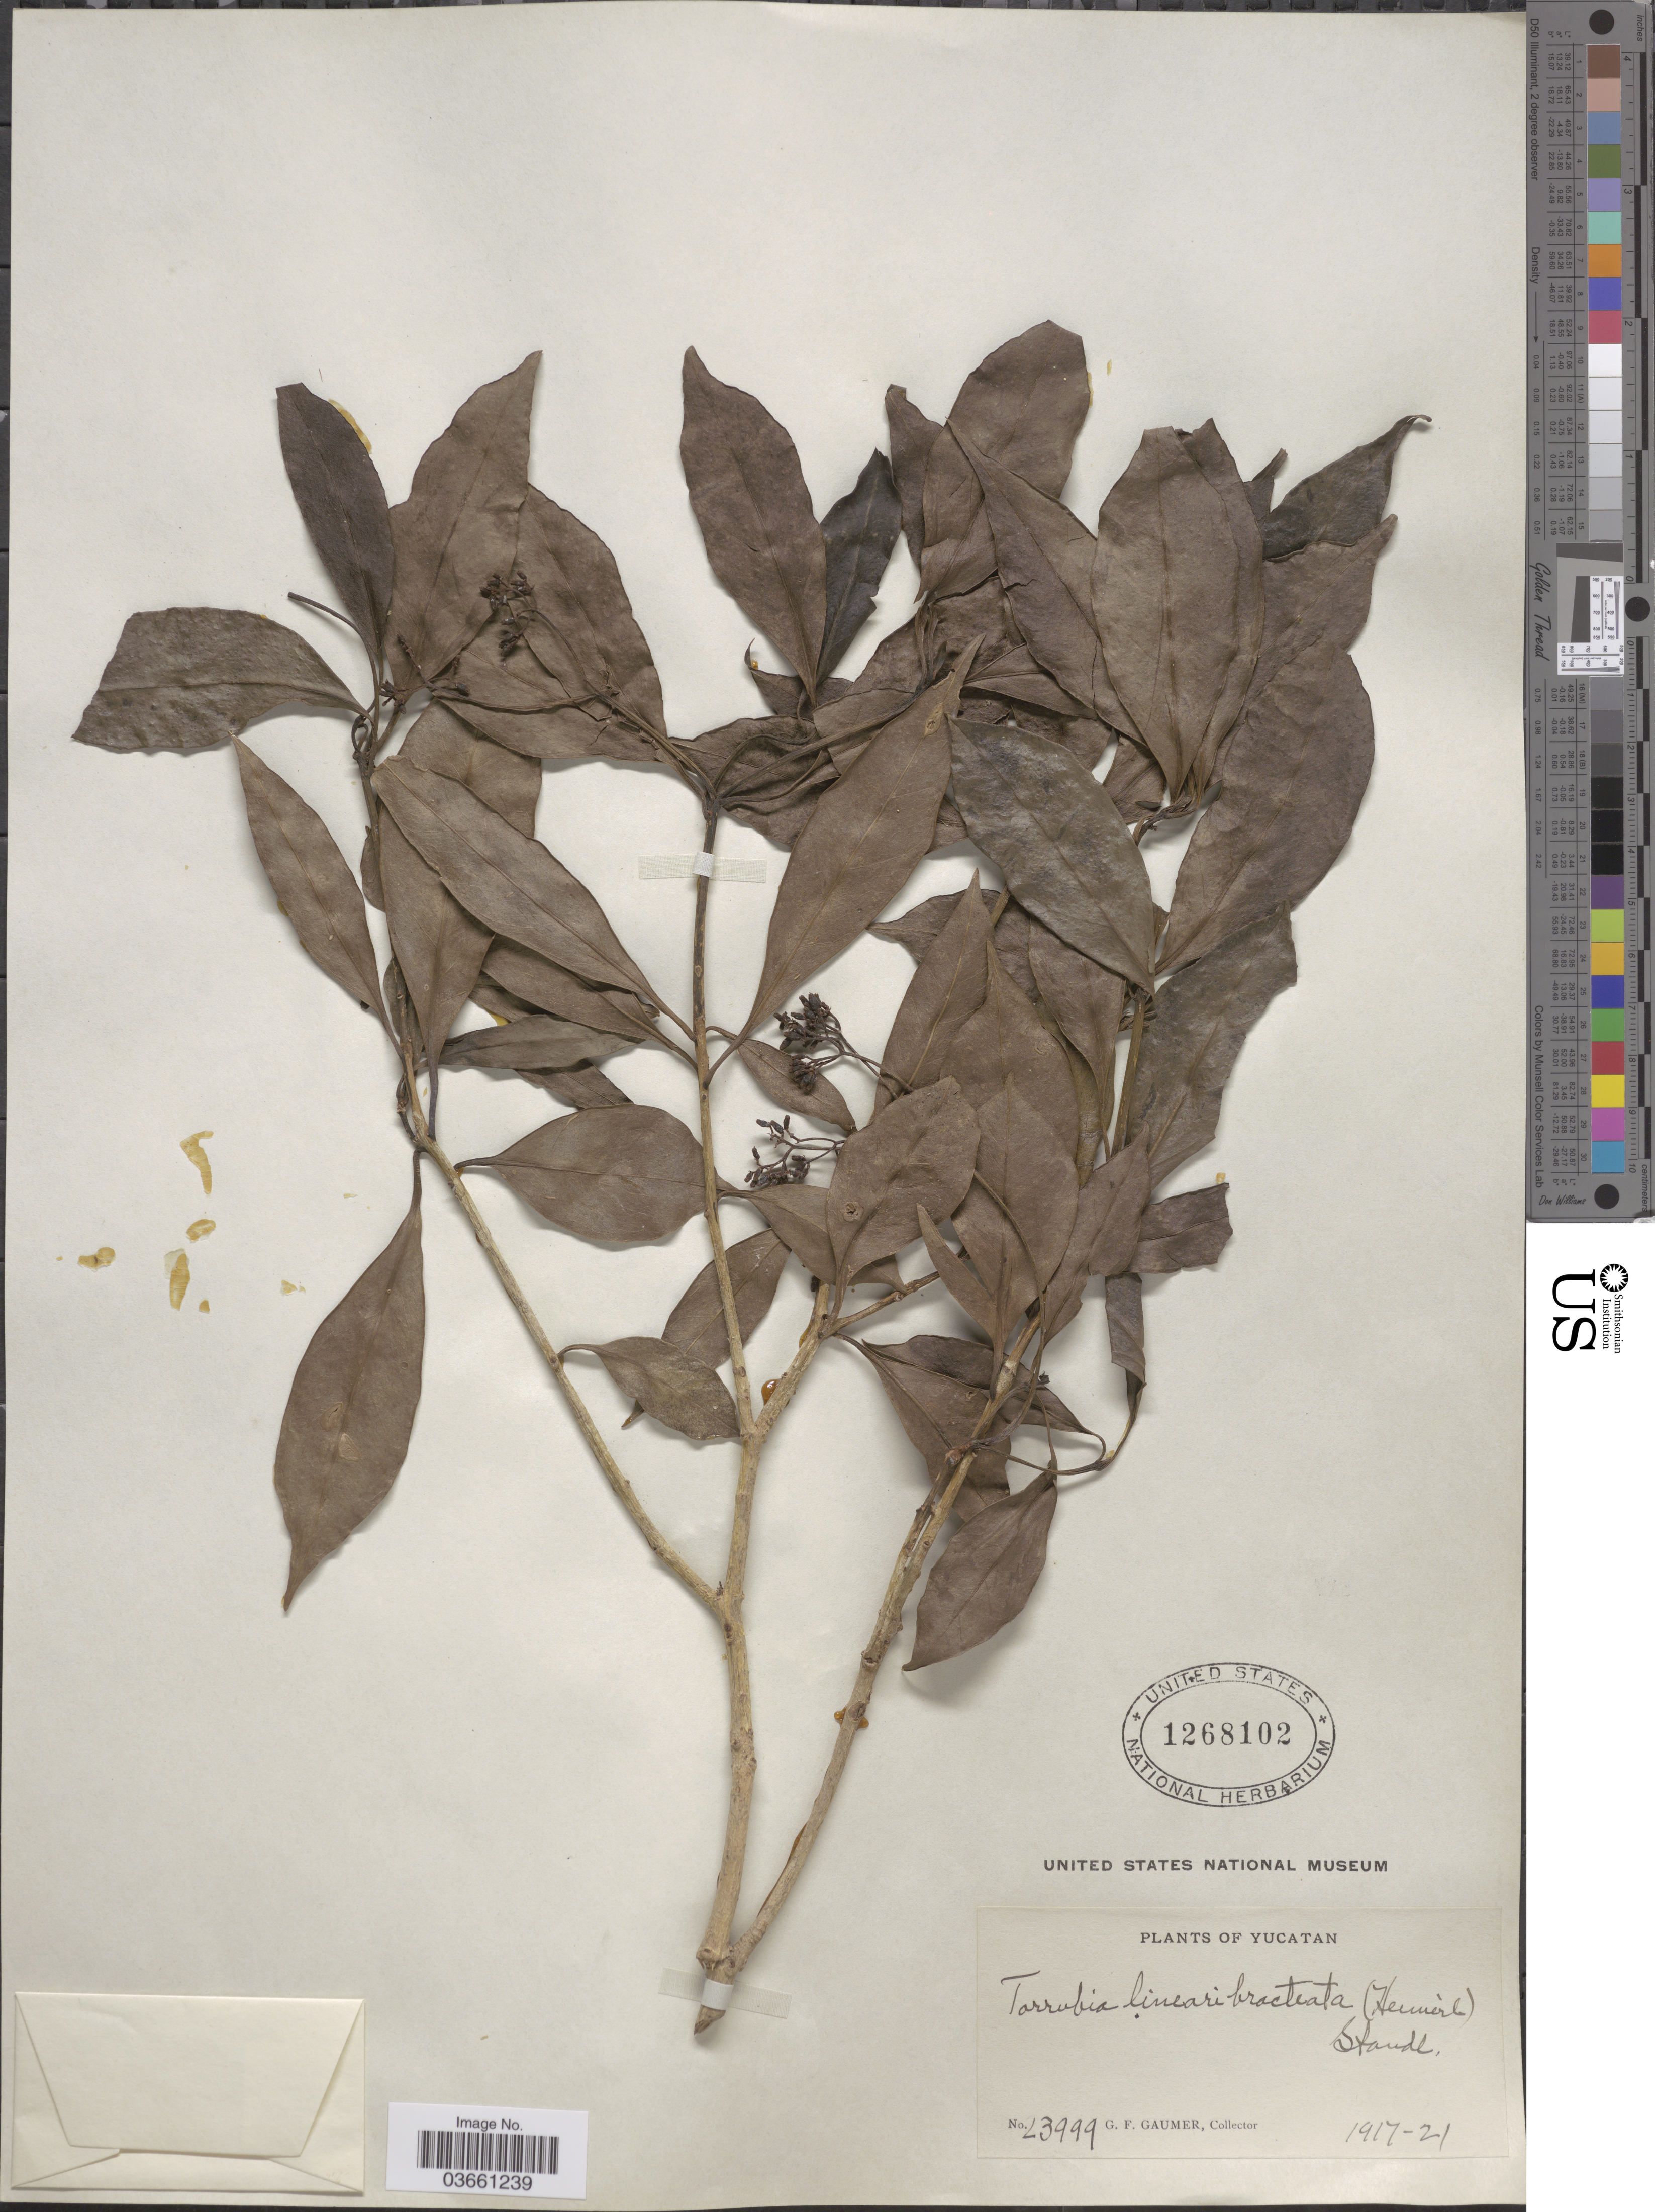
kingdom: Plantae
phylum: Tracheophyta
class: Magnoliopsida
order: Caryophyllales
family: Nyctaginaceae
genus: Guapira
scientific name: Guapira costaricana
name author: (Standl.) Woodson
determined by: Strong, Mark T., (BOT), Smithsonian Institution - National Museum of Natural History (UNITED STATES)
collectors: G. F. Gaumer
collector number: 23999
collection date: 1917/1921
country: Mexico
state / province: Yucatán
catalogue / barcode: US 1268102